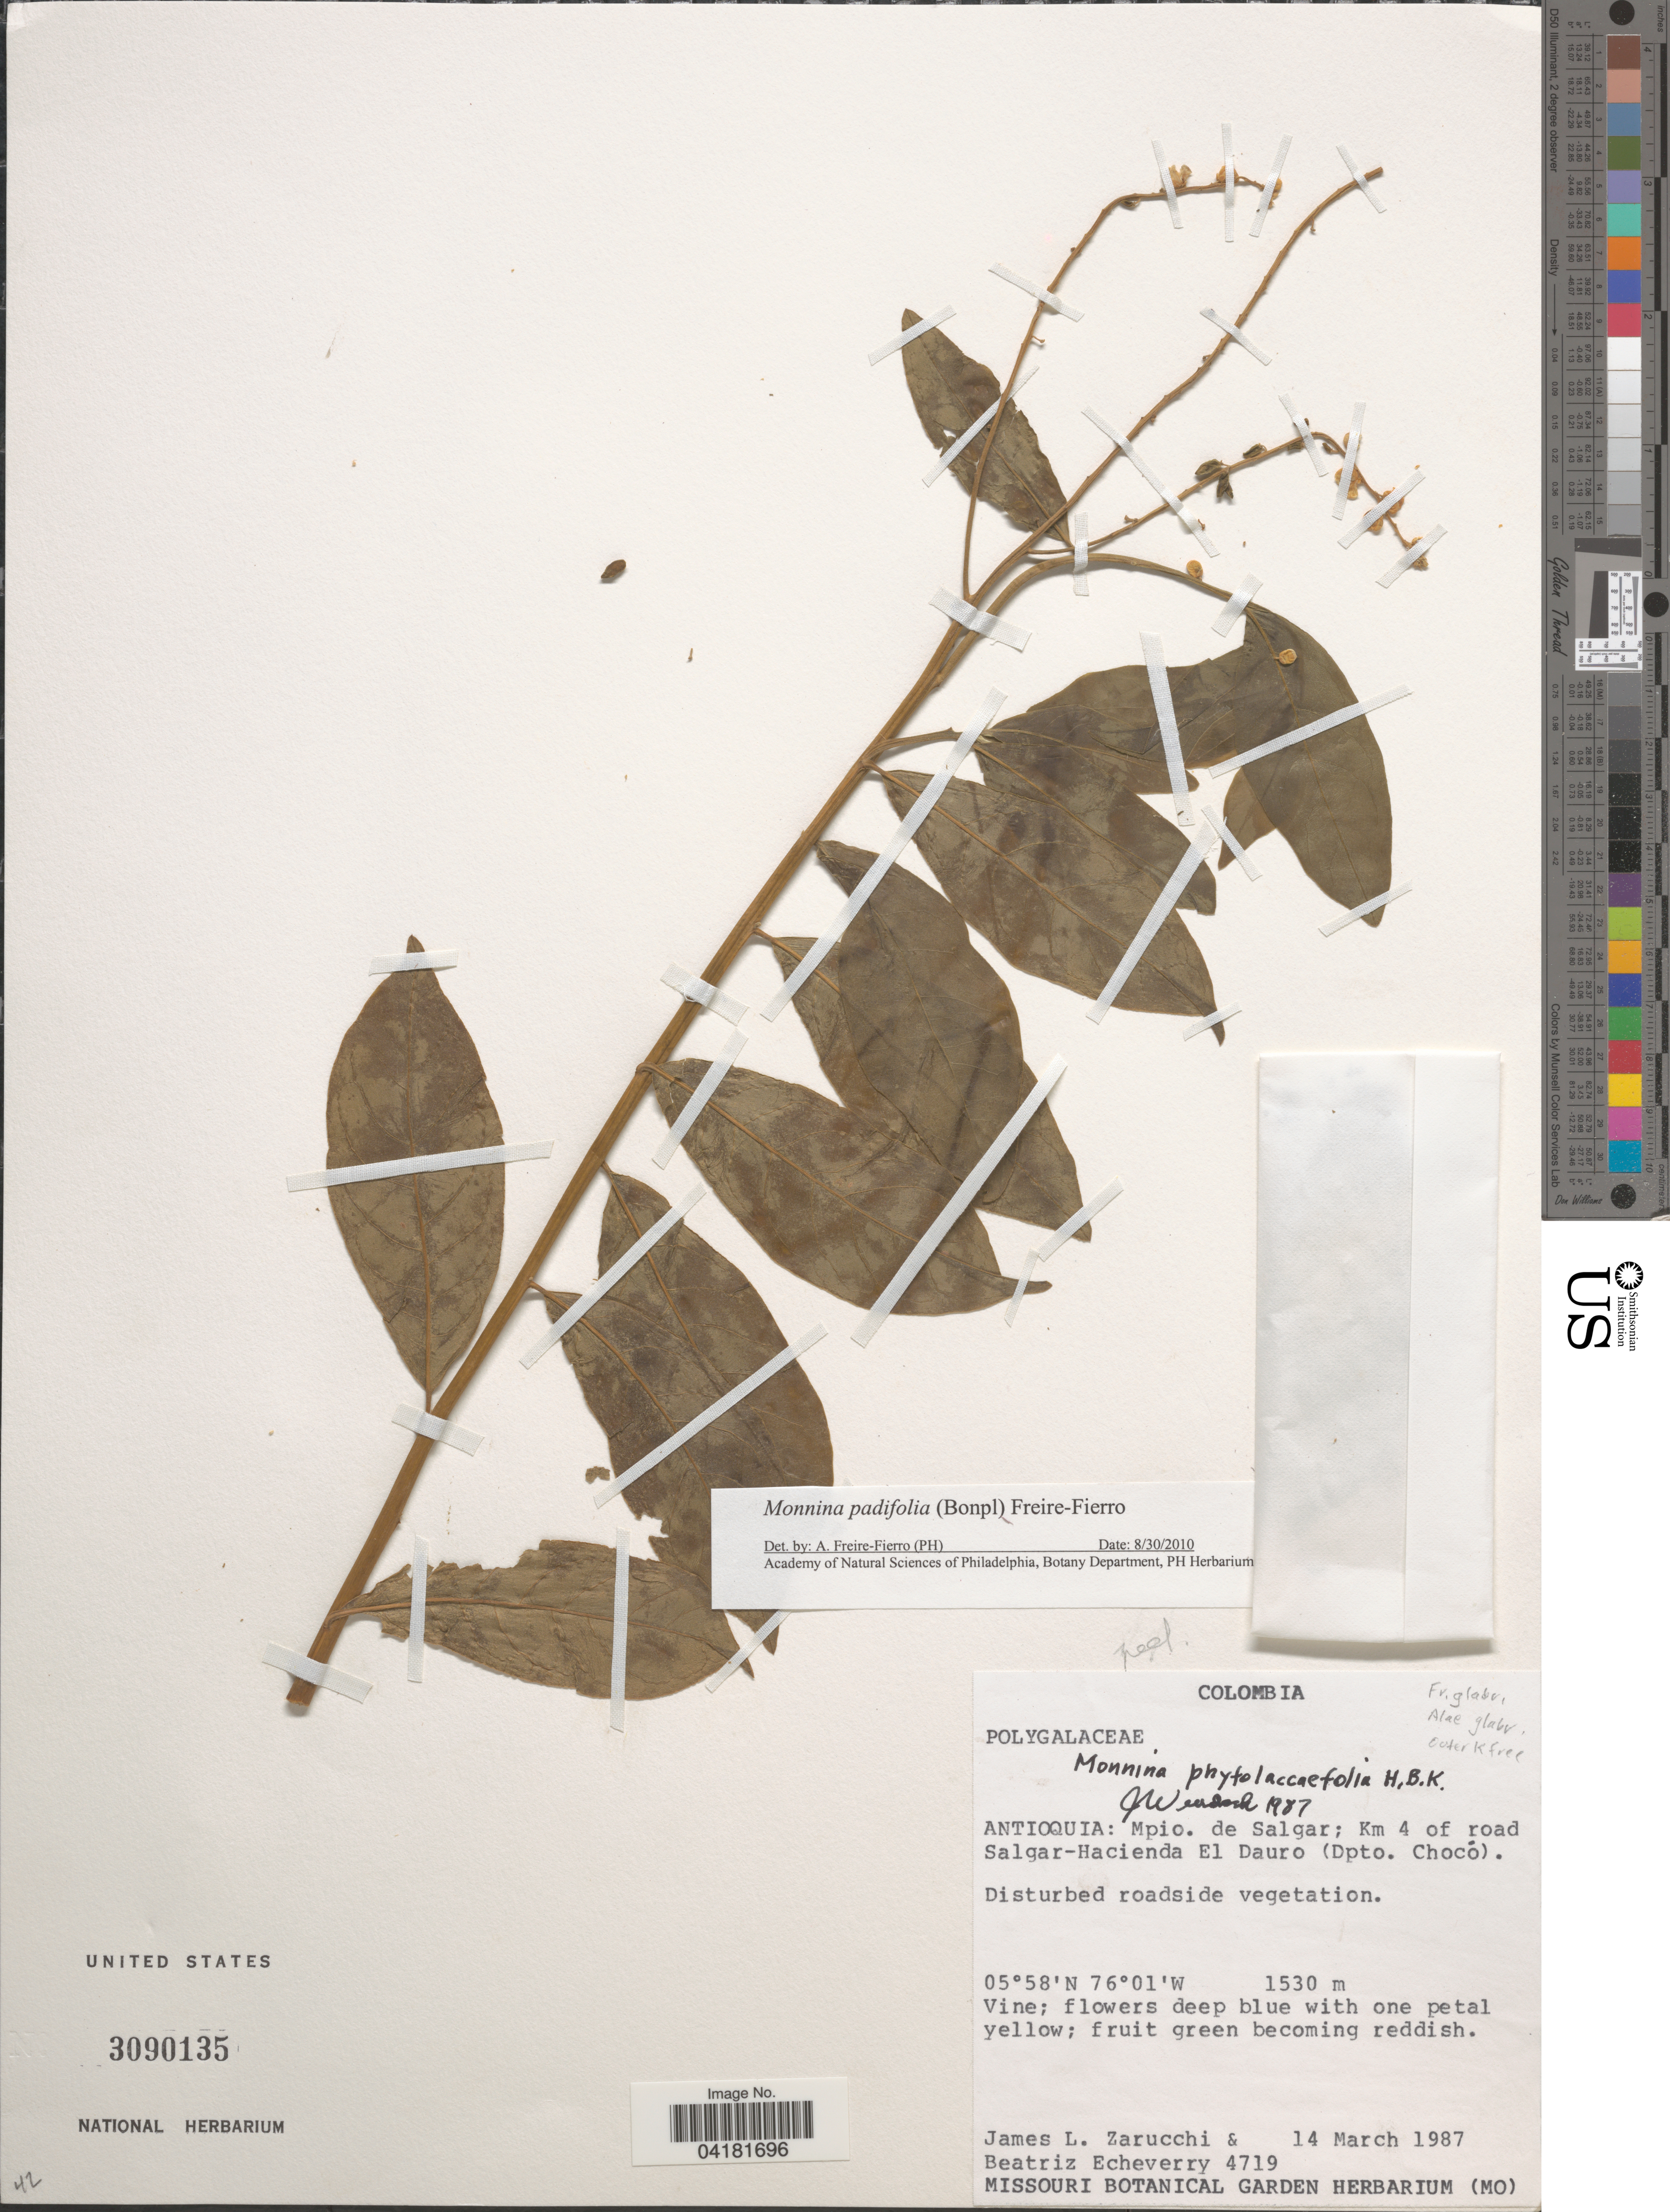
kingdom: Plantae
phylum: Tracheophyta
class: Magnoliopsida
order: Fabales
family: Polygalaceae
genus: Monnina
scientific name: Monnina padifolia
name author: (Bonpl.) Freire-Fierro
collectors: J. L. Zarucchi & B. Echeverry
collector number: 4719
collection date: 1987-03-14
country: Colombia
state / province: Chocó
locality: Antioquia: Mpio. de Salgar; Km 4 of road Salgar-Hacienda El Dauro (Dpto. Chocó).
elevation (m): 1530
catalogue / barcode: US 3090135